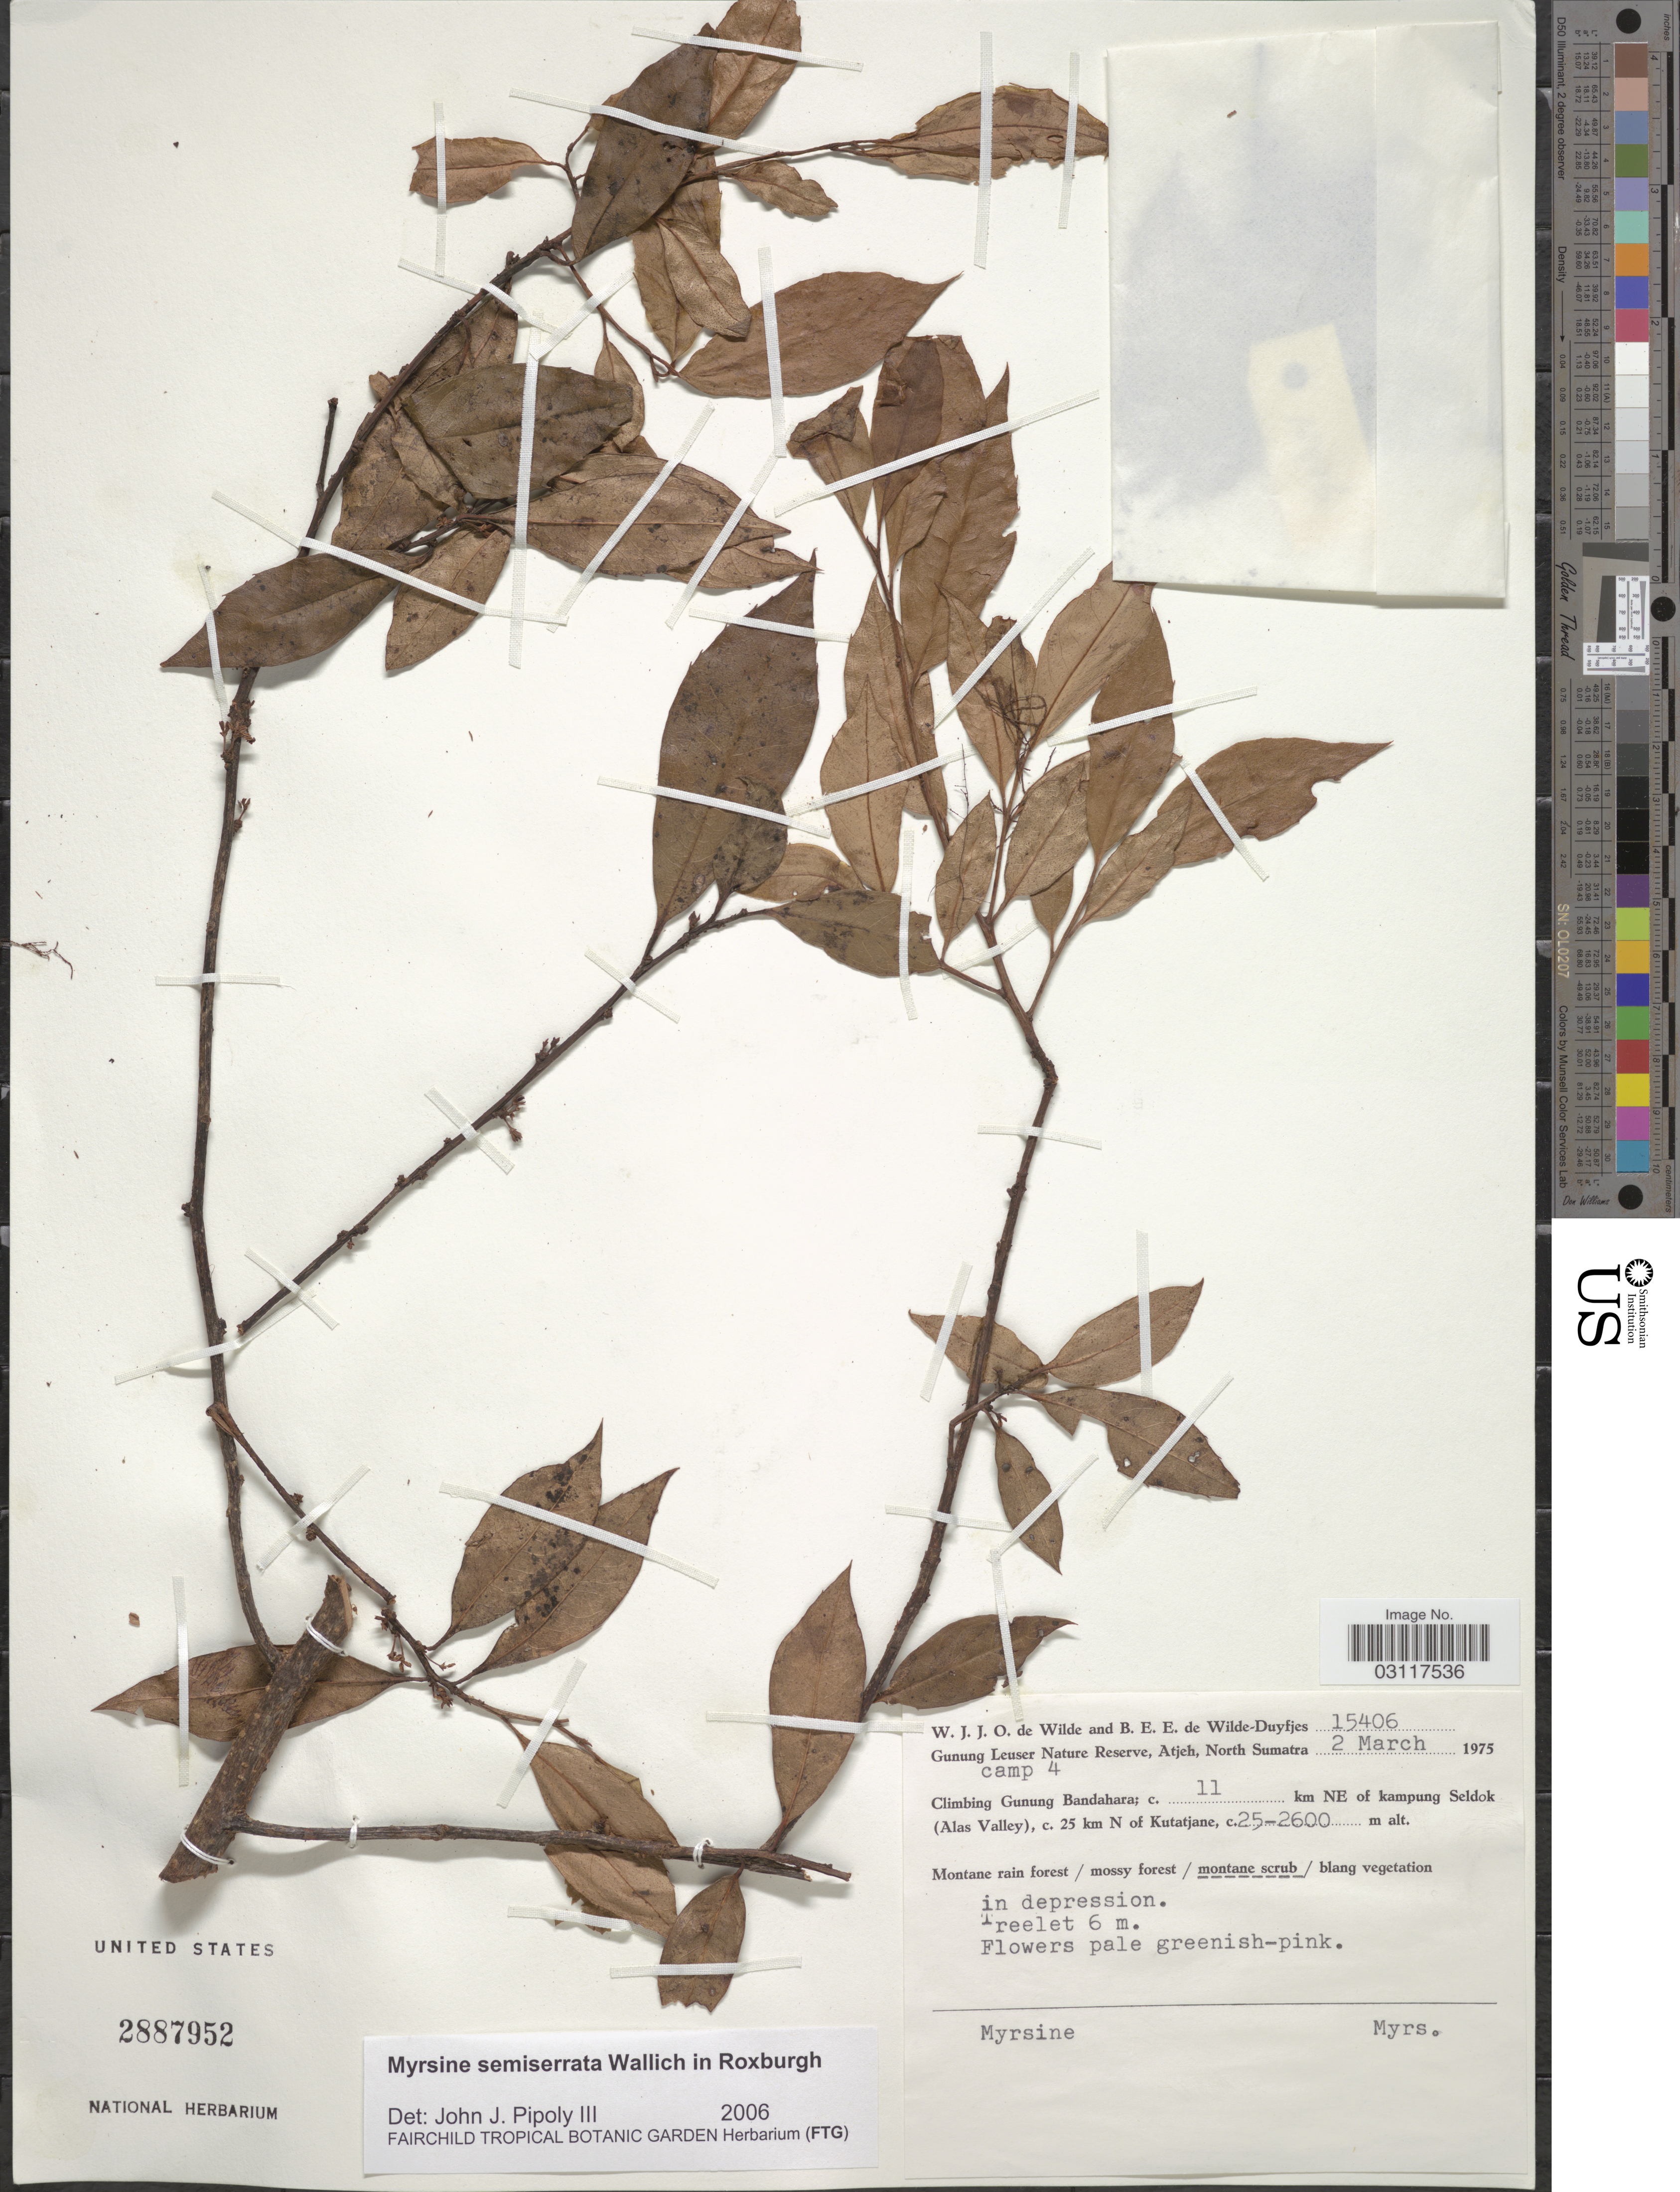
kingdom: Plantae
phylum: Tracheophyta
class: Magnoliopsida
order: Ericales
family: Primulaceae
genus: Myrsine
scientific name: Myrsine semiserrata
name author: Wall.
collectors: W. J. de Wilde & B. E. de Wilde-Duyfjes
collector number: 15406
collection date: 1975-03-02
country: Indonesia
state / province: Sumatra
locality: Gunung Leuser Nature Reserve, Atjeh, North Sumatra, Climbing Gunung Bandahara; c. 11 km NE of kampung Seldok (Alas Valley), c. 25 km N of Kutatjane, camp 4.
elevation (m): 2500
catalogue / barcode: US 2887952